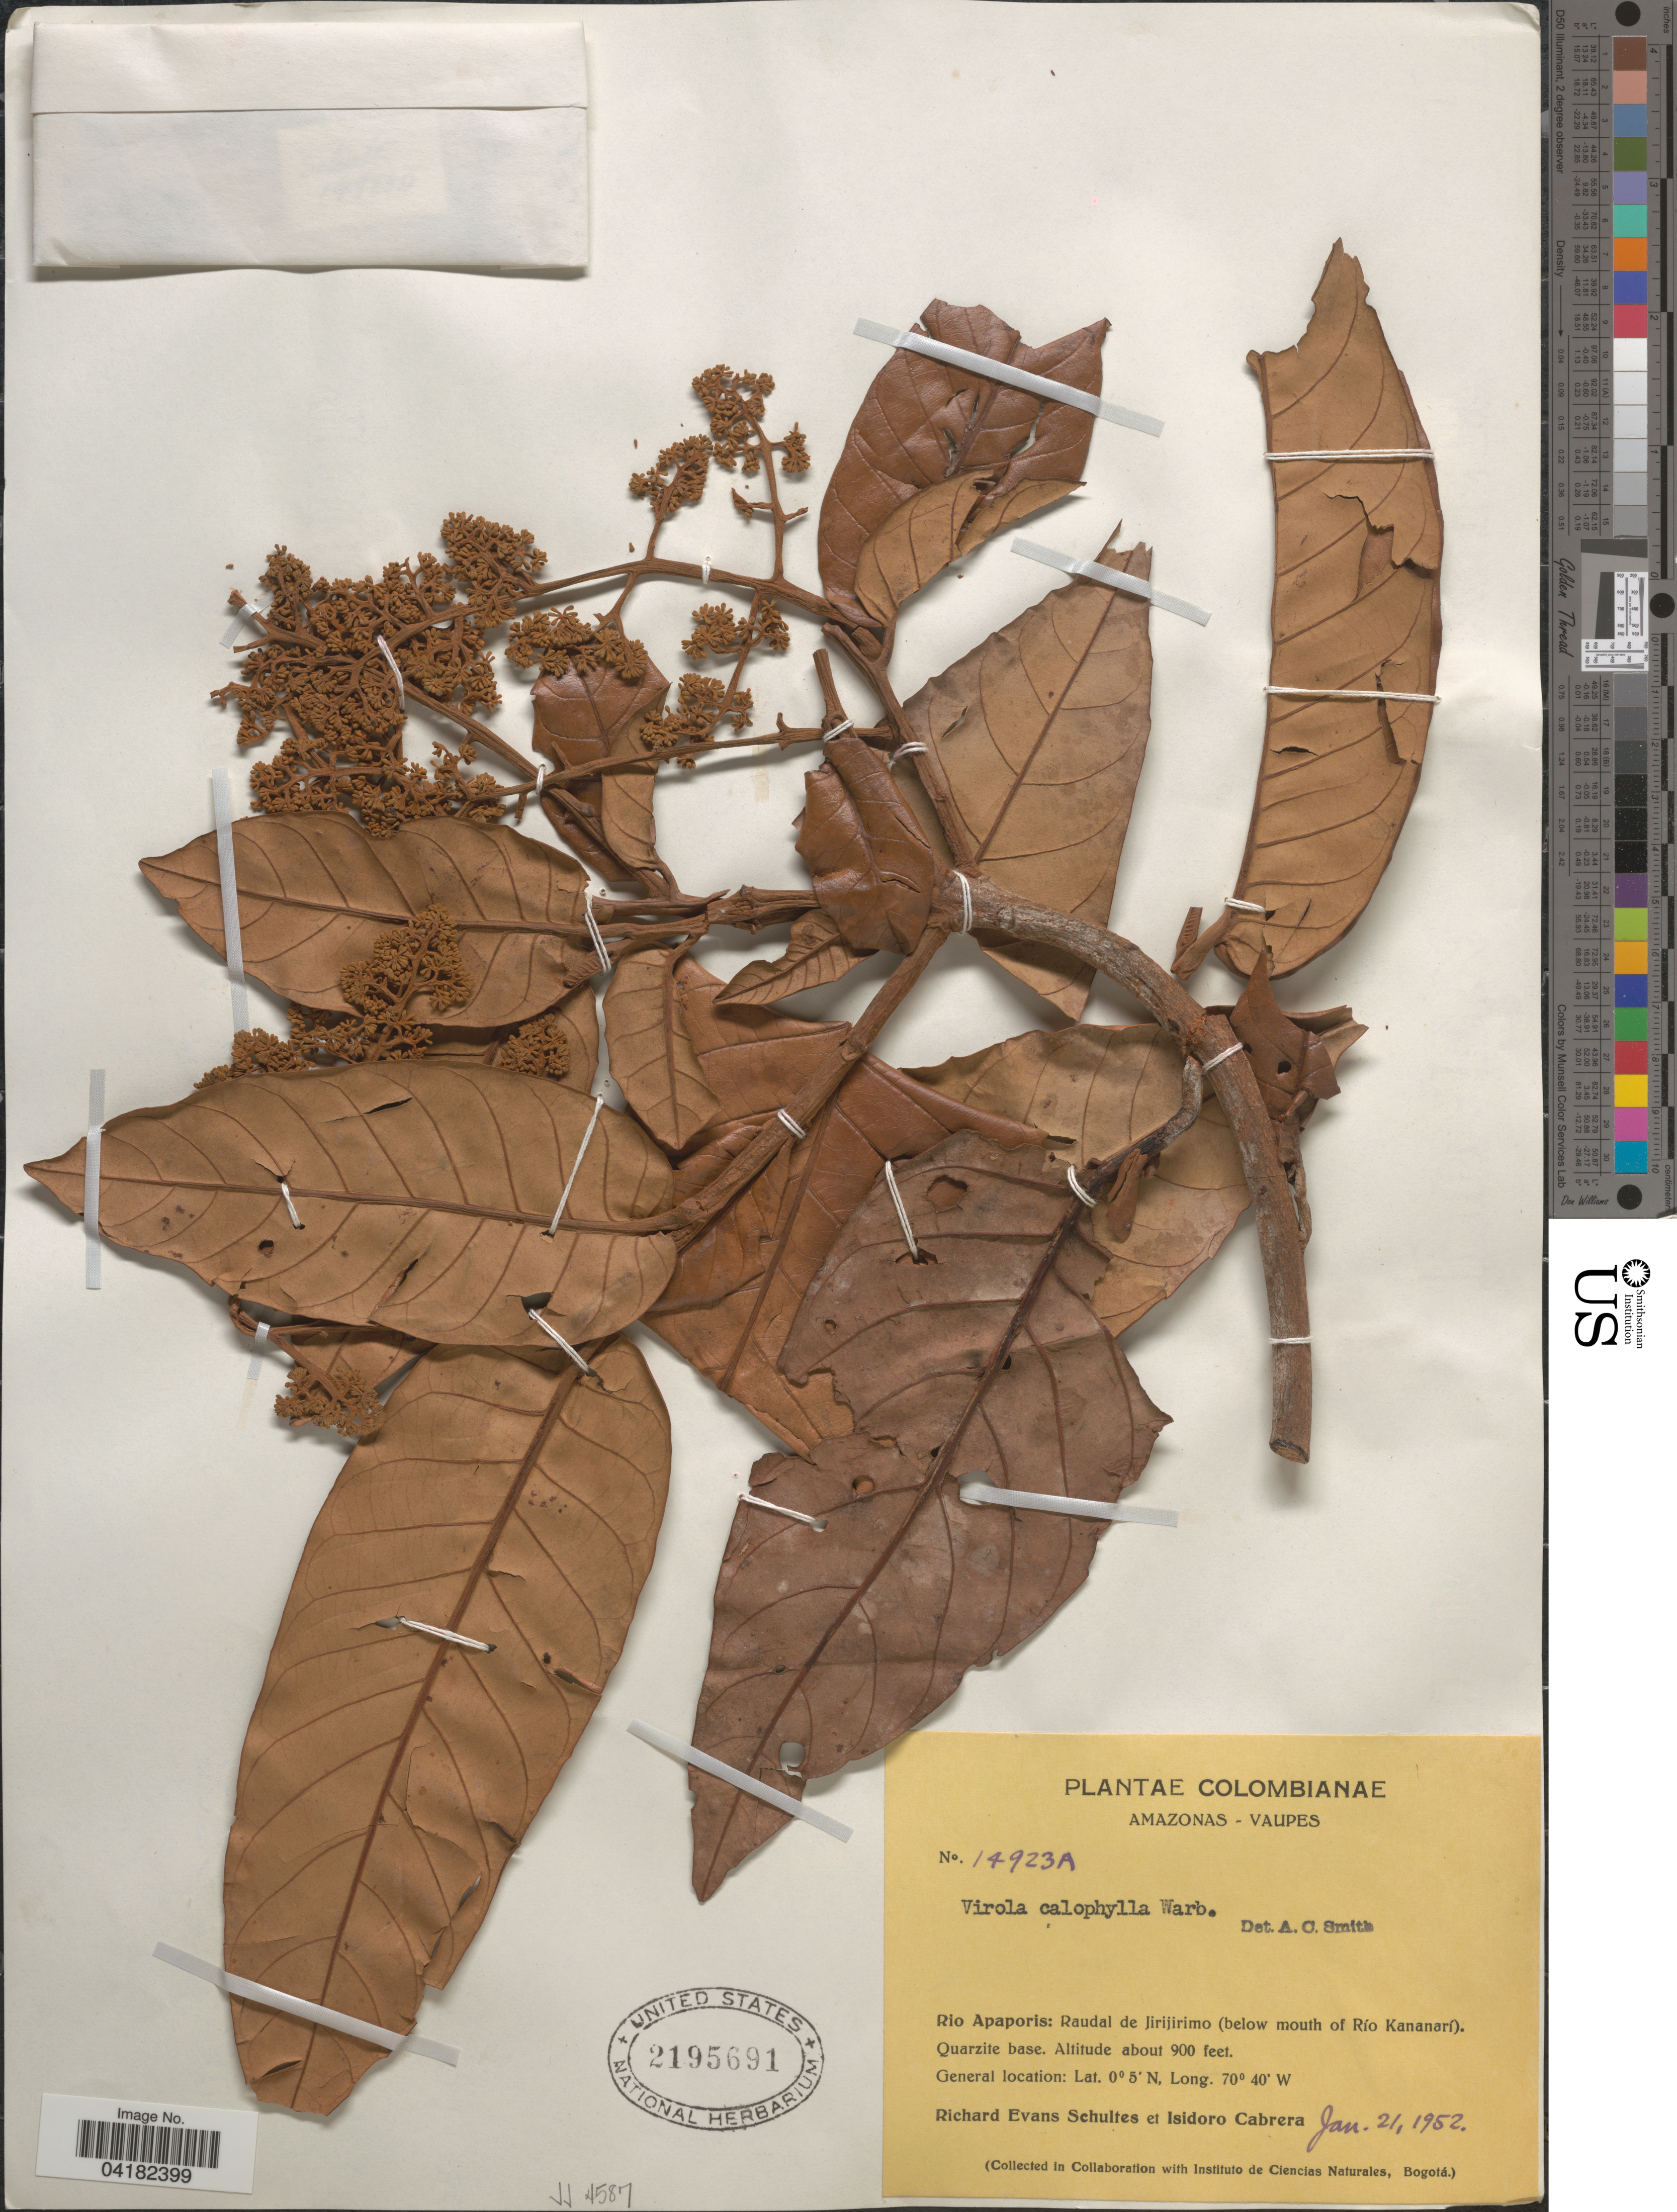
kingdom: Plantae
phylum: Tracheophyta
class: Magnoliopsida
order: Magnoliales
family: Myristicaceae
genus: Virola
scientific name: Virola calophylla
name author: (Spruce) Warb.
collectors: R. E. Schultes & I. Cabrera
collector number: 14923A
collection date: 1952-01-21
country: Colombia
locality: Amazonas - Vaupes. Rio Apaporis: Raudal de Jirijirimo (below mouth of Río Kananarí).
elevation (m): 274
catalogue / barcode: US 2195691